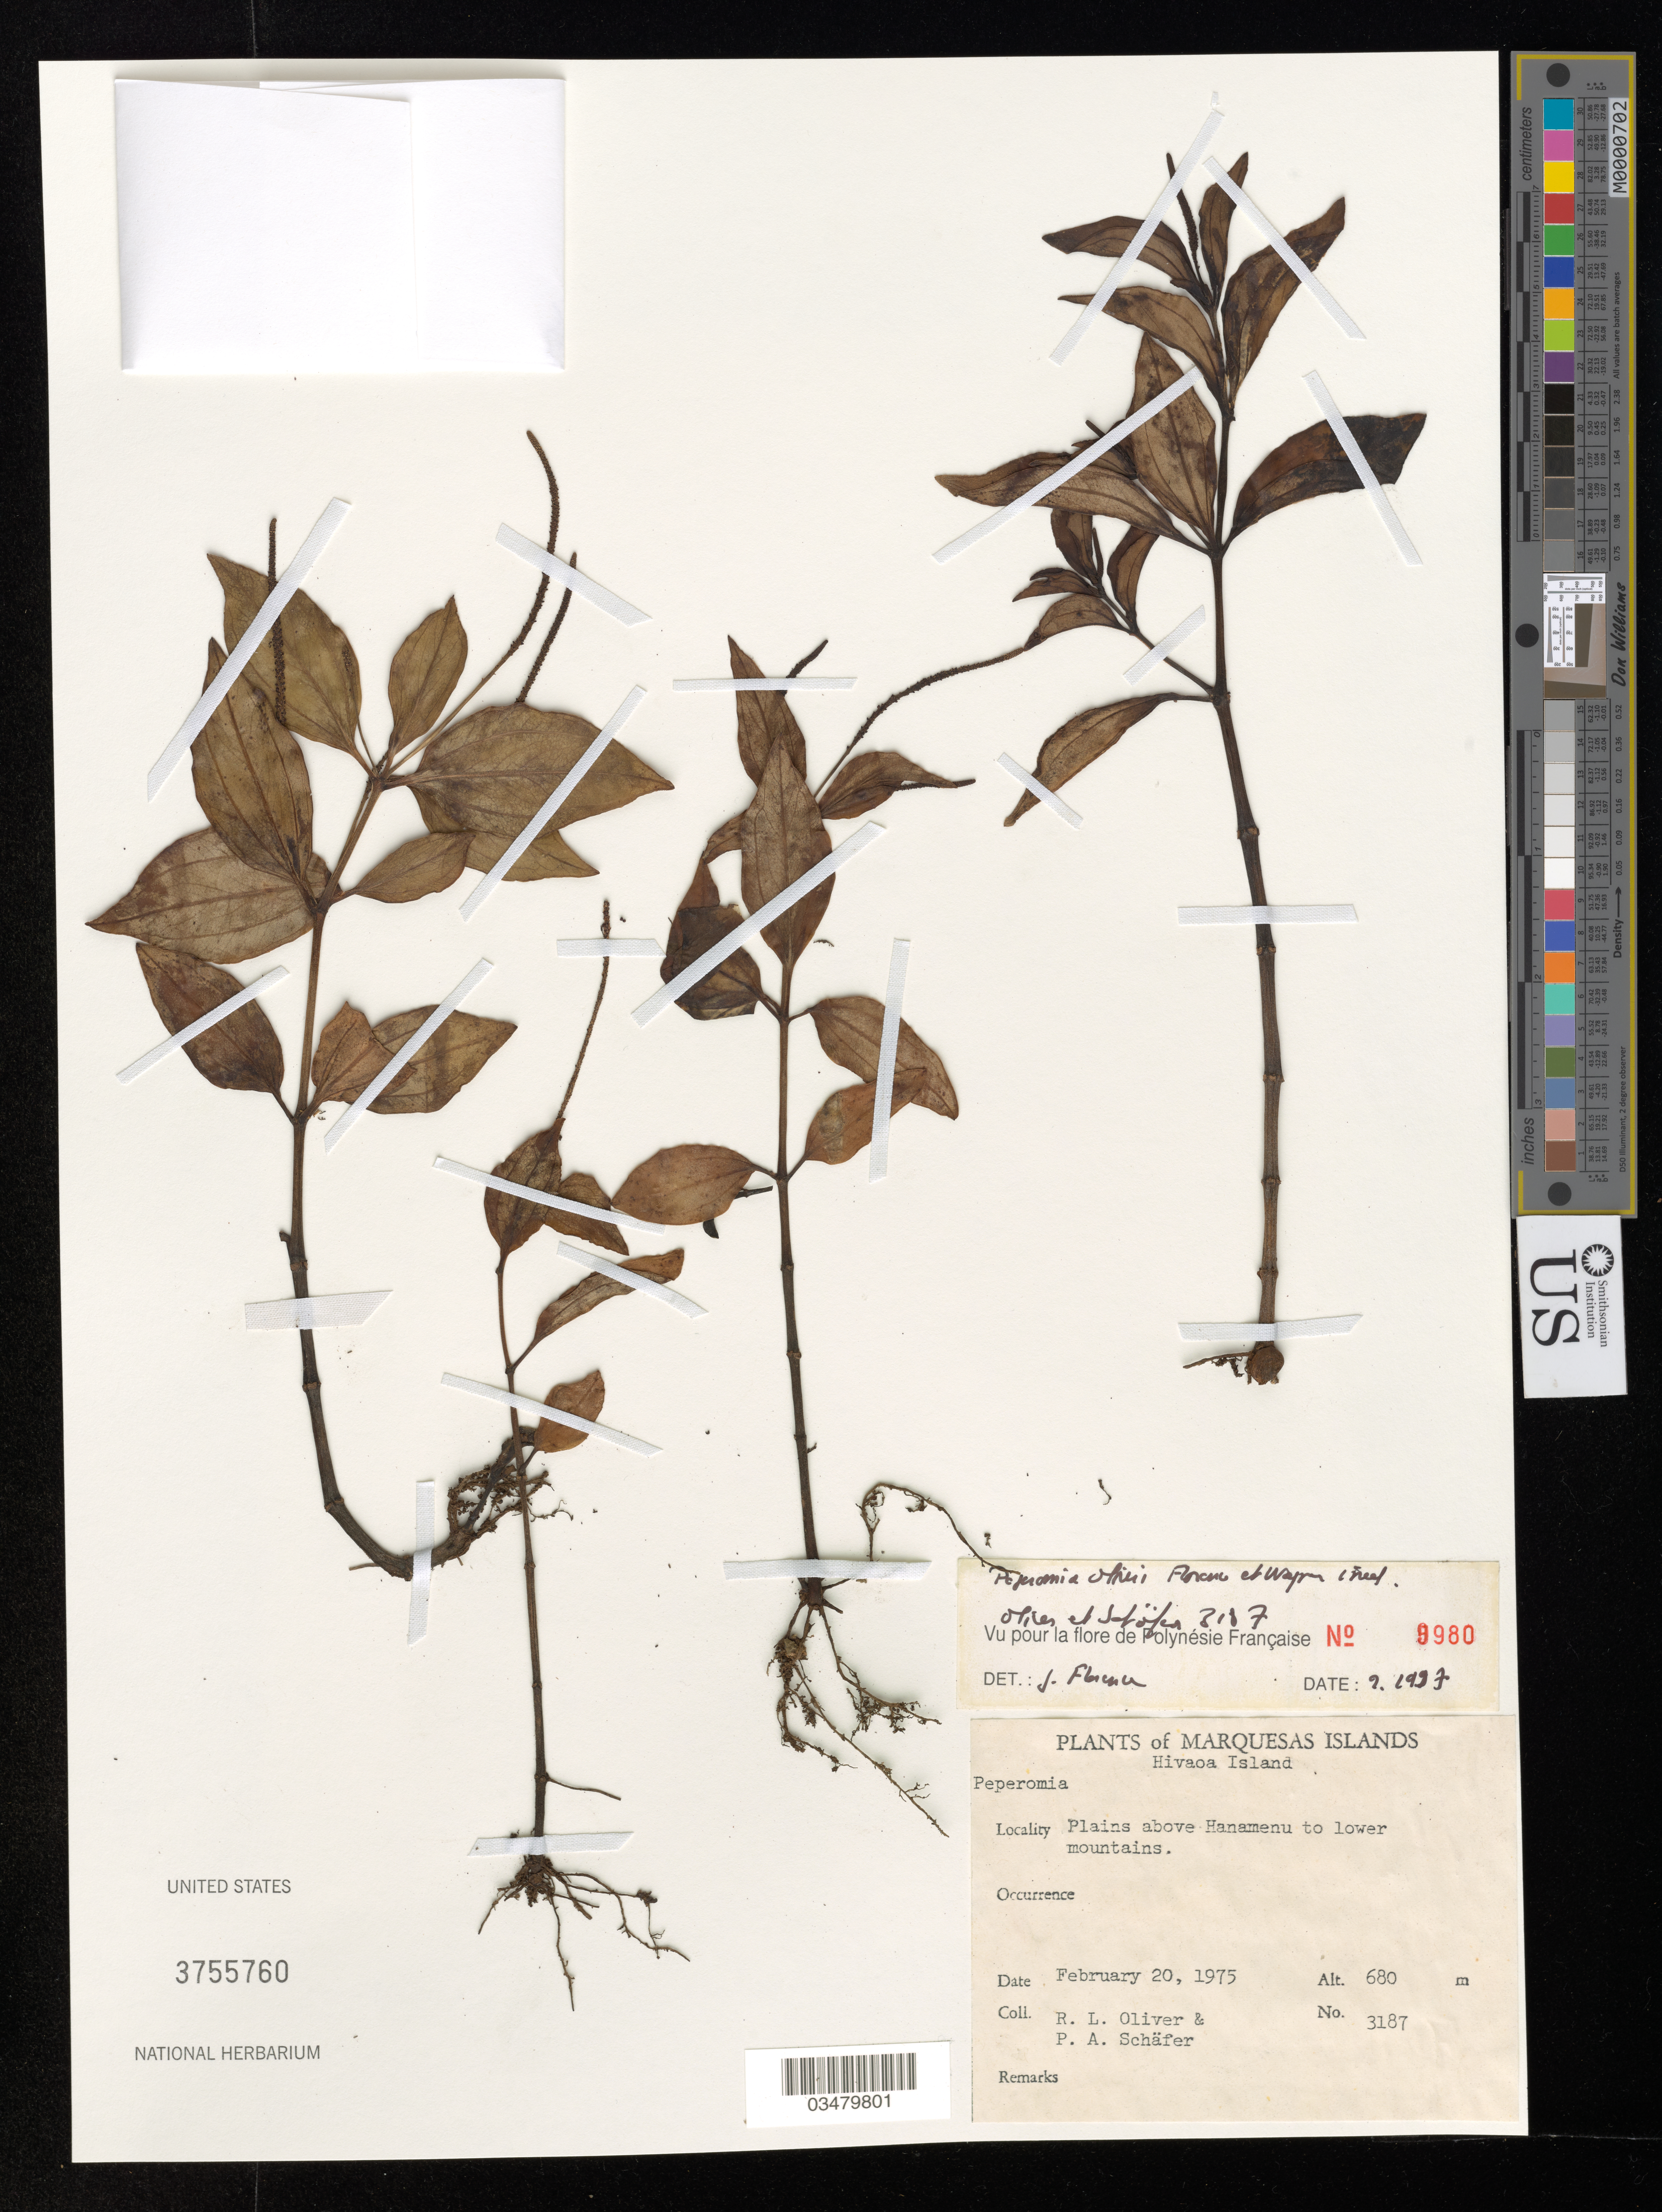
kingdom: Plantae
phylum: Tracheophyta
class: Magnoliopsida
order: Piperales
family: Piperaceae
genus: Peperomia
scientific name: Peperomia oliveri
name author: J. Florence & W.L. Wagner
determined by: Florence, J.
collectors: R. L. Oliver & P. A. Schäfer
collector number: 3187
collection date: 1975-02-20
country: French Polynesia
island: Hiva Oa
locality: plains above Hanamenu to lower mountains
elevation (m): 680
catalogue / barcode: US 3755760